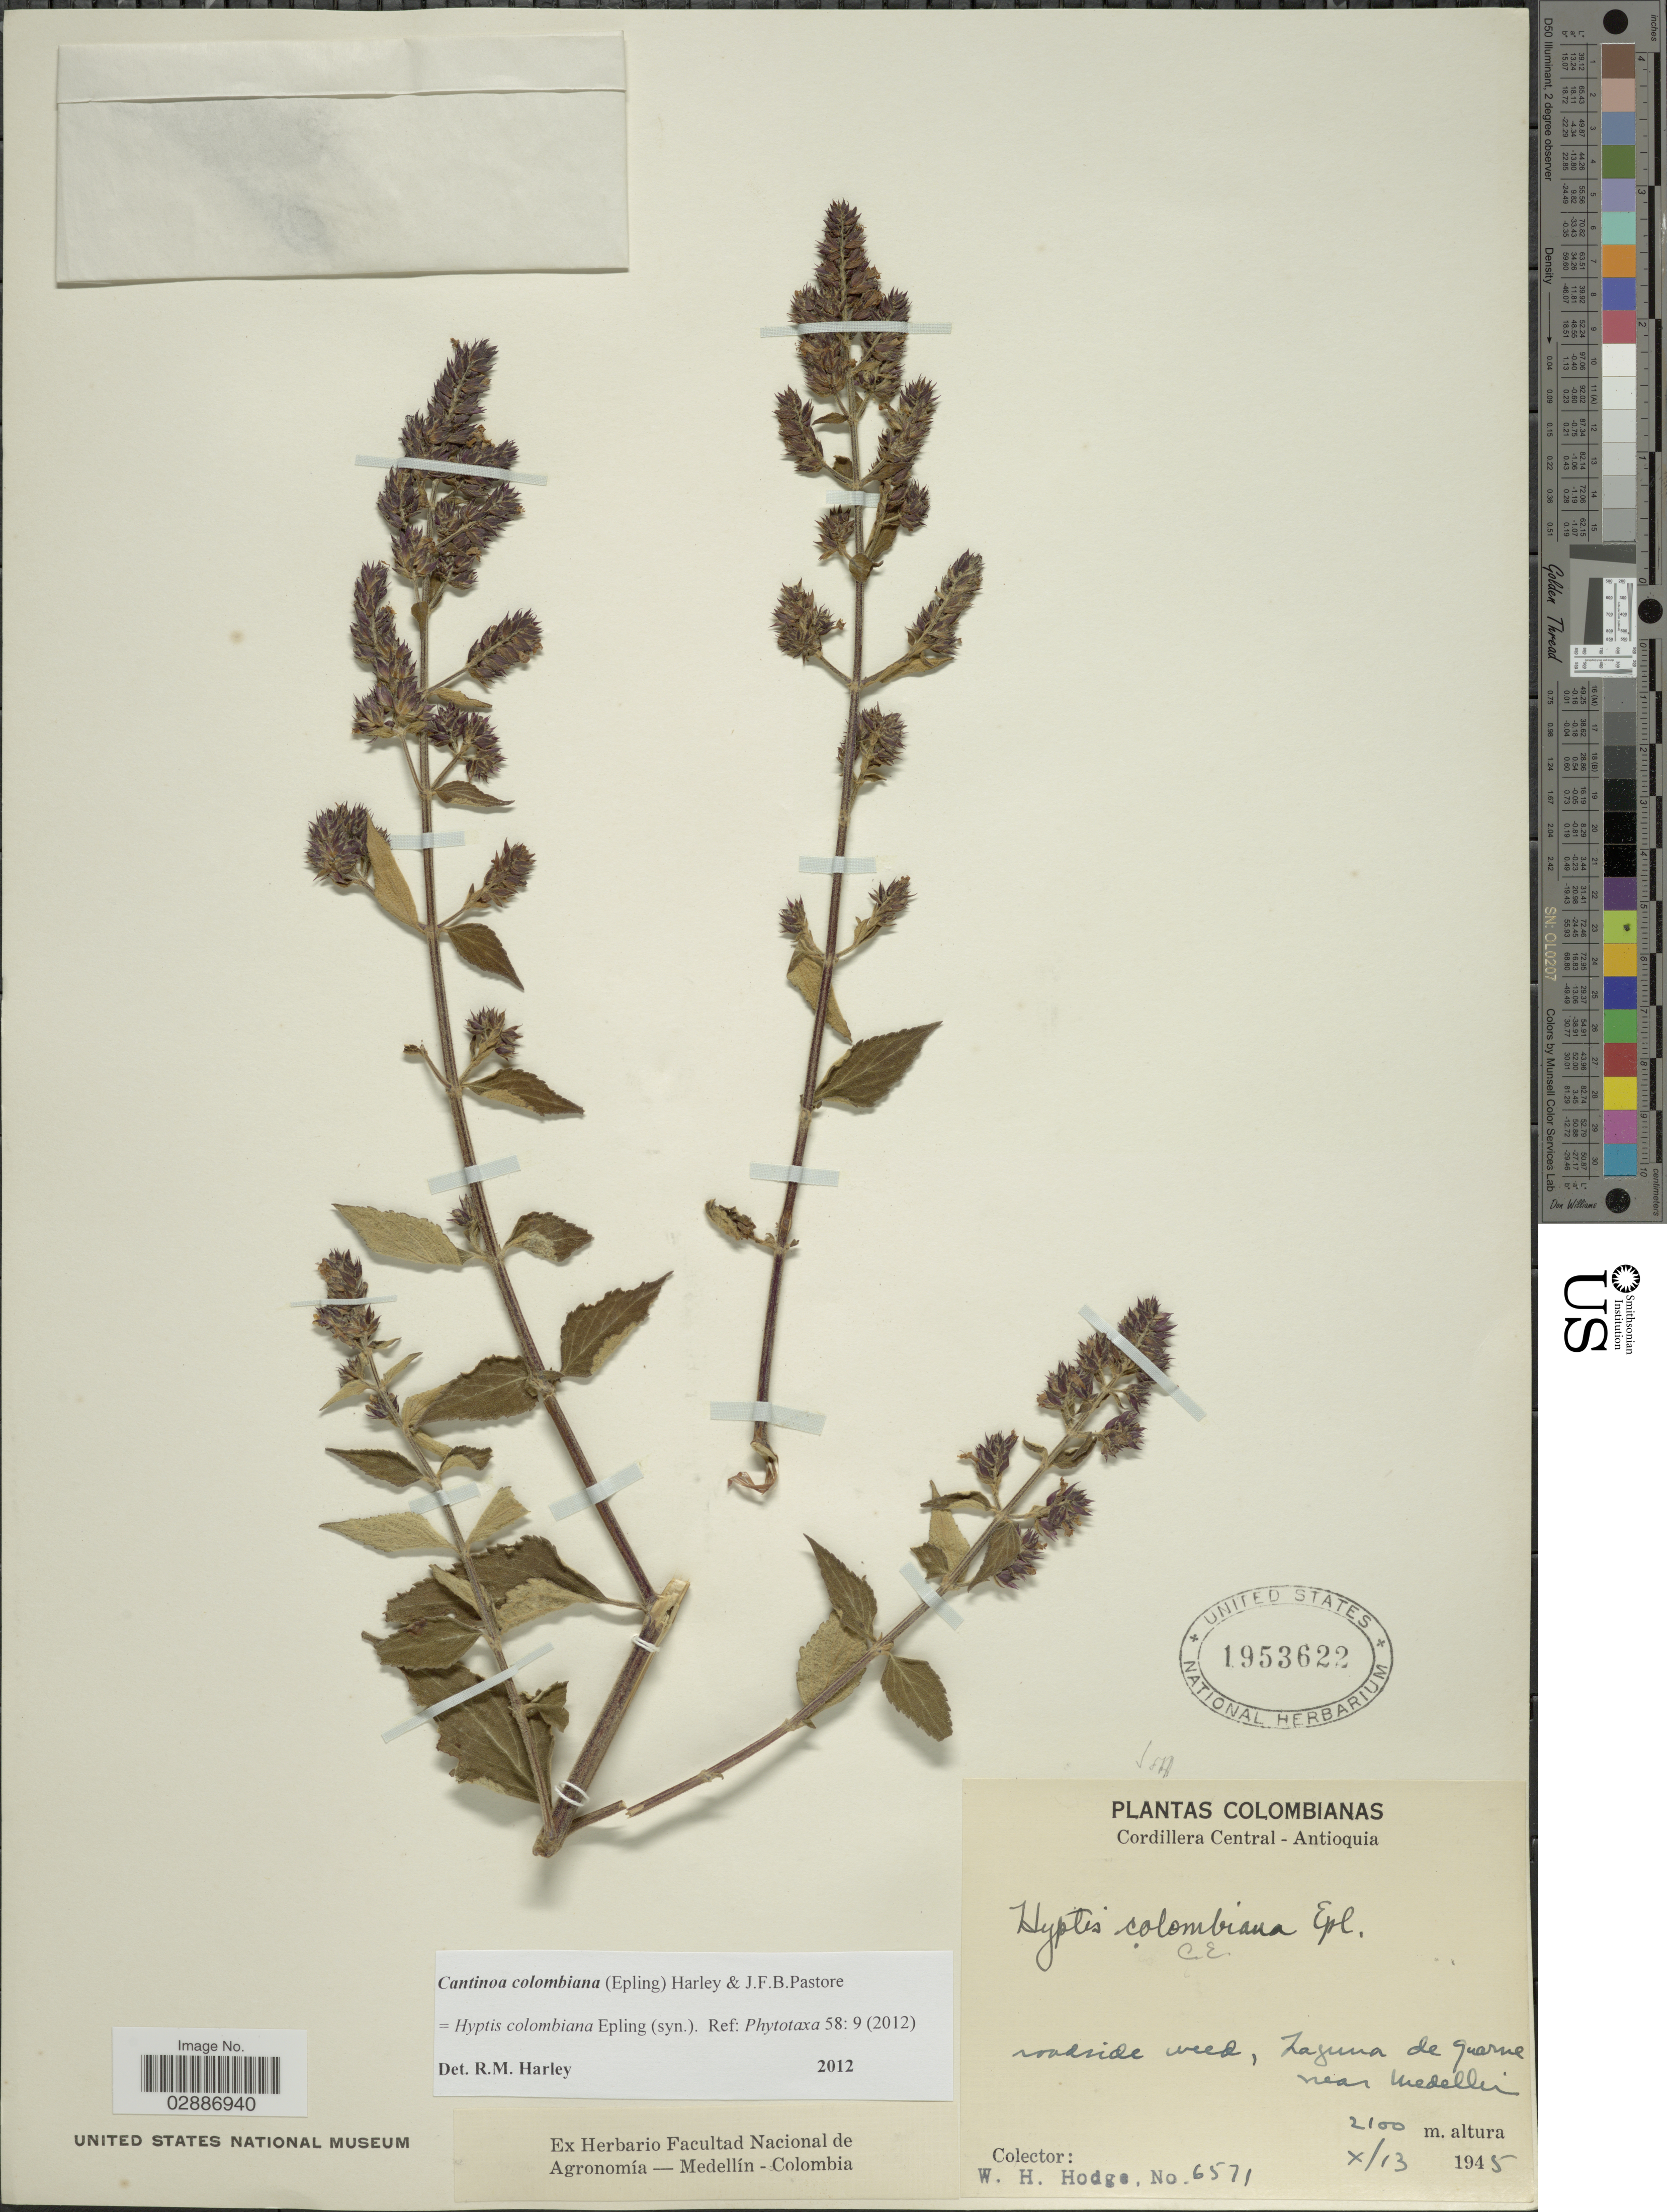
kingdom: Plantae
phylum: Tracheophyta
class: Magnoliopsida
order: Lamiales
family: Lamiaceae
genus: Cantinoa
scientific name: Cantinoa colombiana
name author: (Epling) Harley & J.F.B. Pastore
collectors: W. Hodge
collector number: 6571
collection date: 1945-10-13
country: Colombia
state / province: Antioquia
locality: Cordillera Central. Laguna de Guarue near Medellin.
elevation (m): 2100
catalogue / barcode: US 1953622